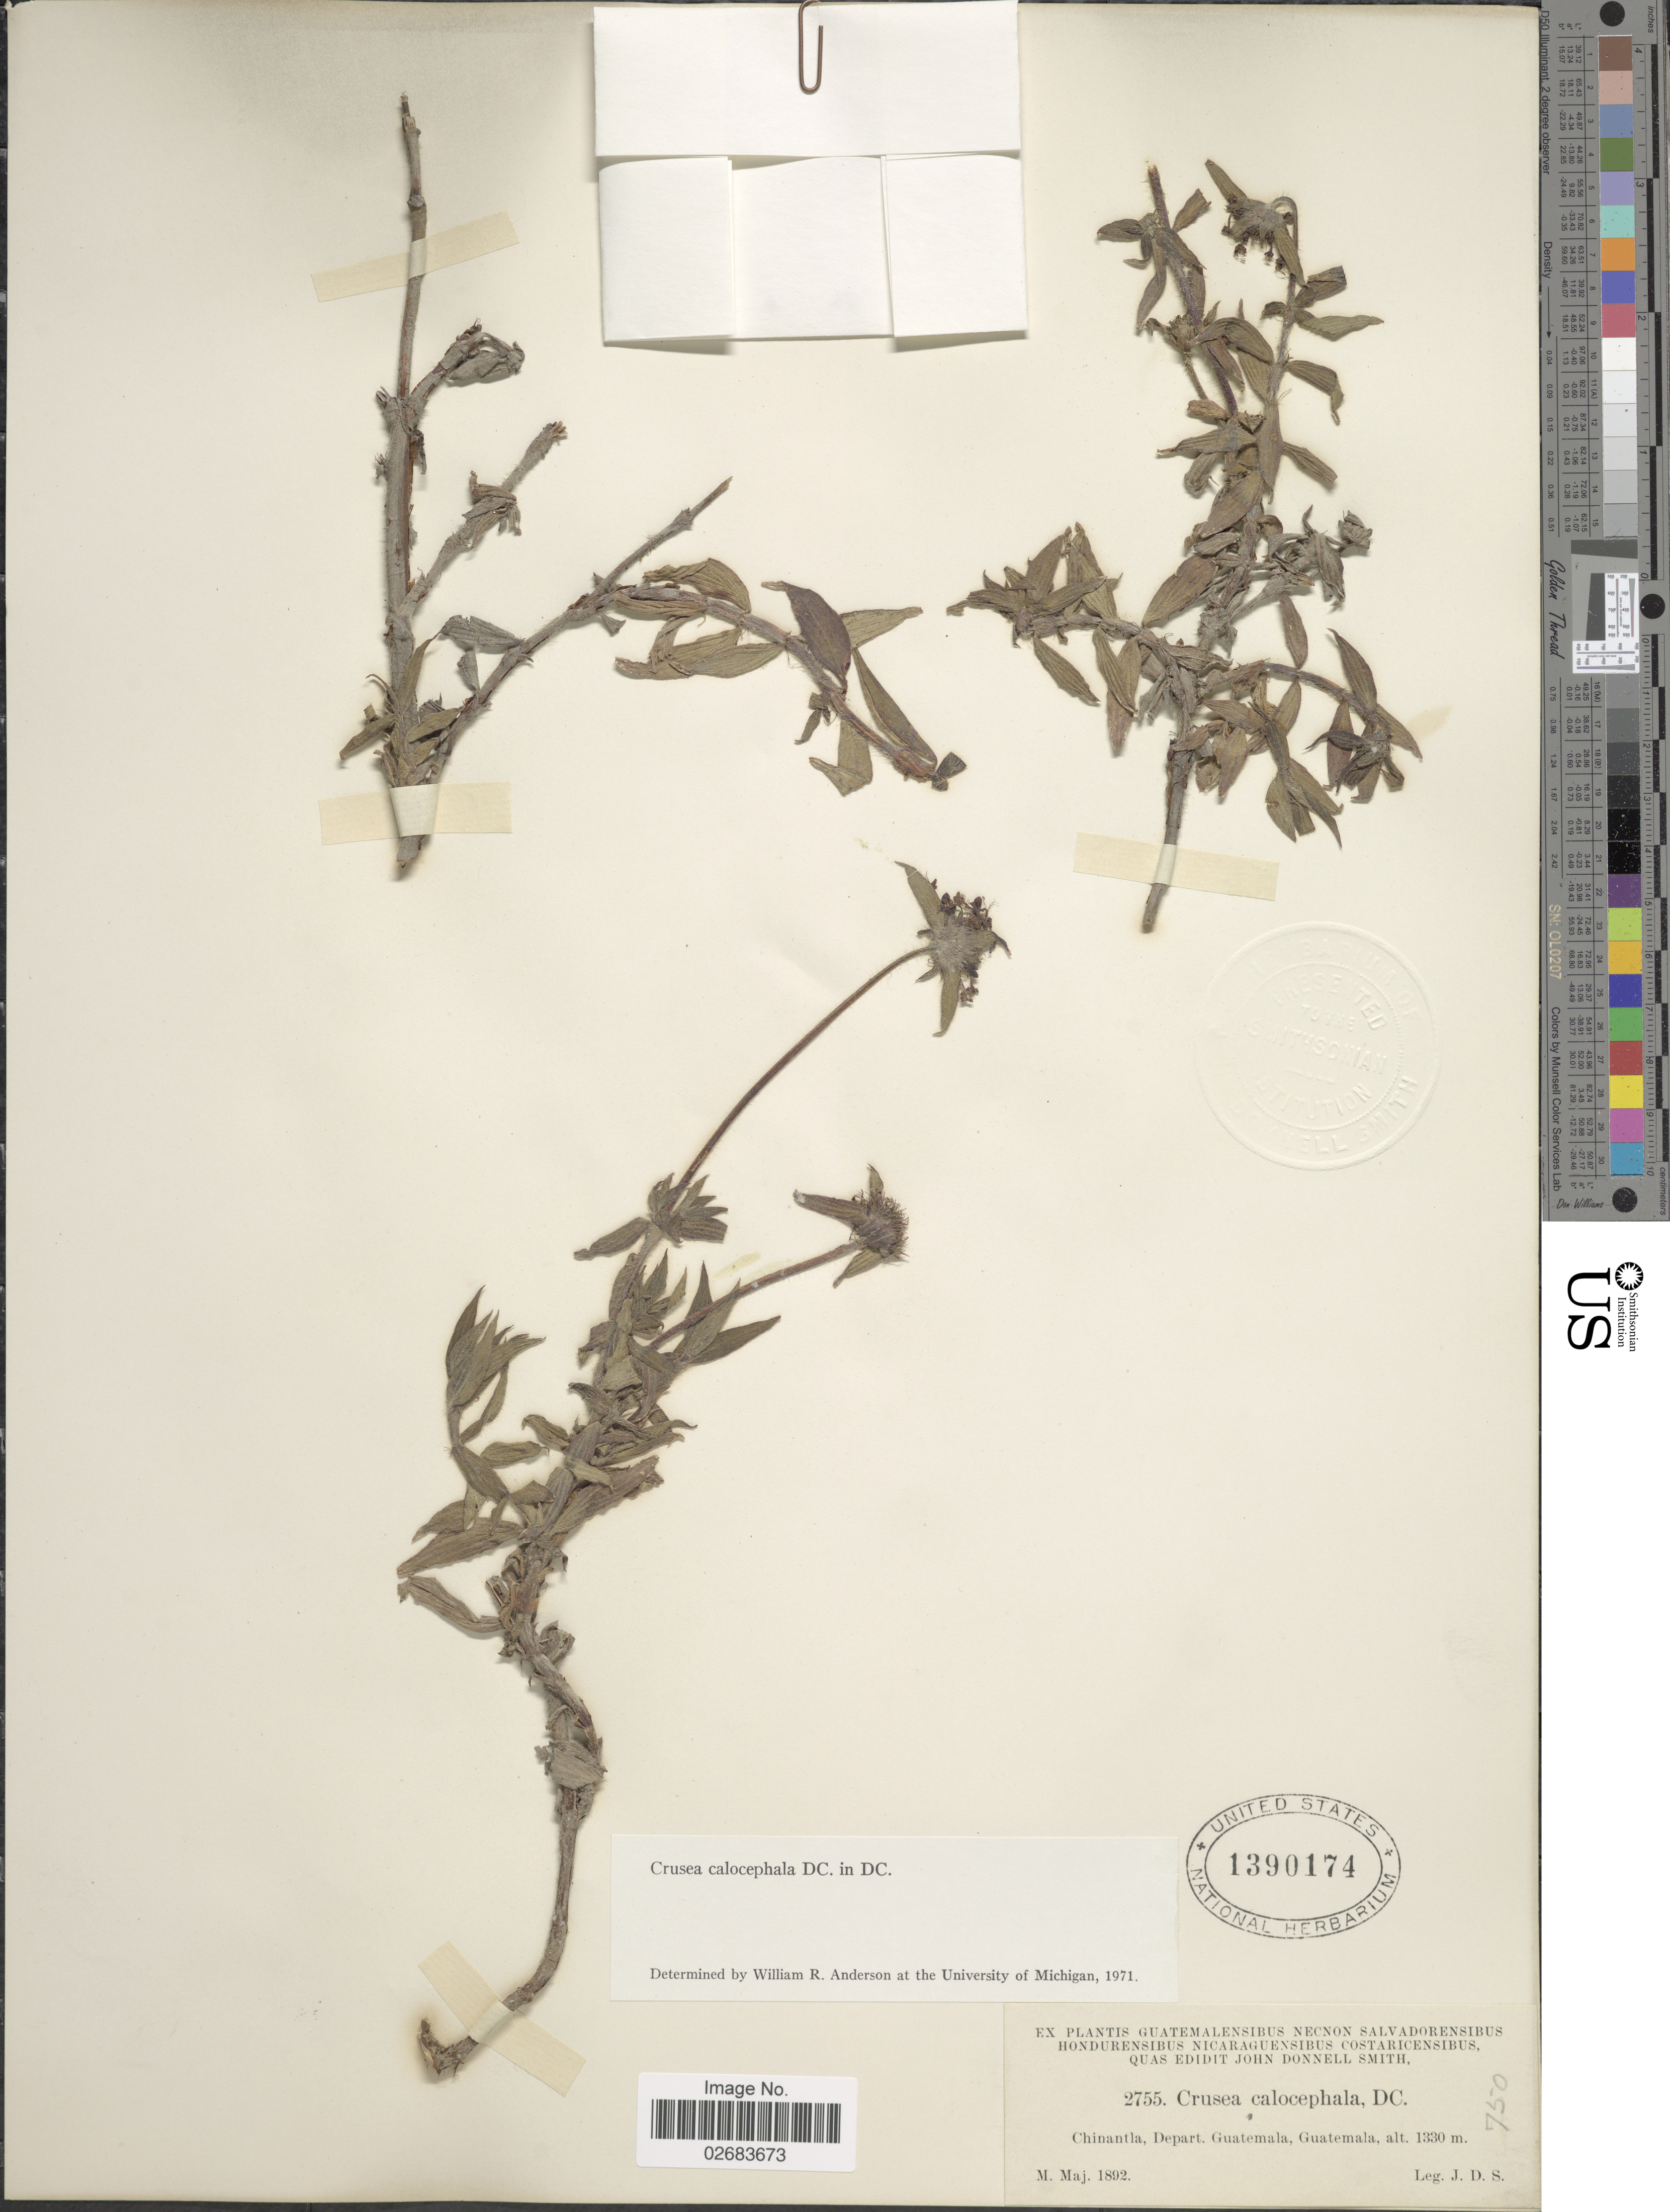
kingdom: Plantae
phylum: Tracheophyta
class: Magnoliopsida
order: Gentianales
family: Rubiaceae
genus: Crusea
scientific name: Crusea calocephala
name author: DC.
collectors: J. Donnell Smith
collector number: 2755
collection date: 1892-05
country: Guatemala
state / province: Guatemala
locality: Chinantla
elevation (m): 1330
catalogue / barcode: US 1390174